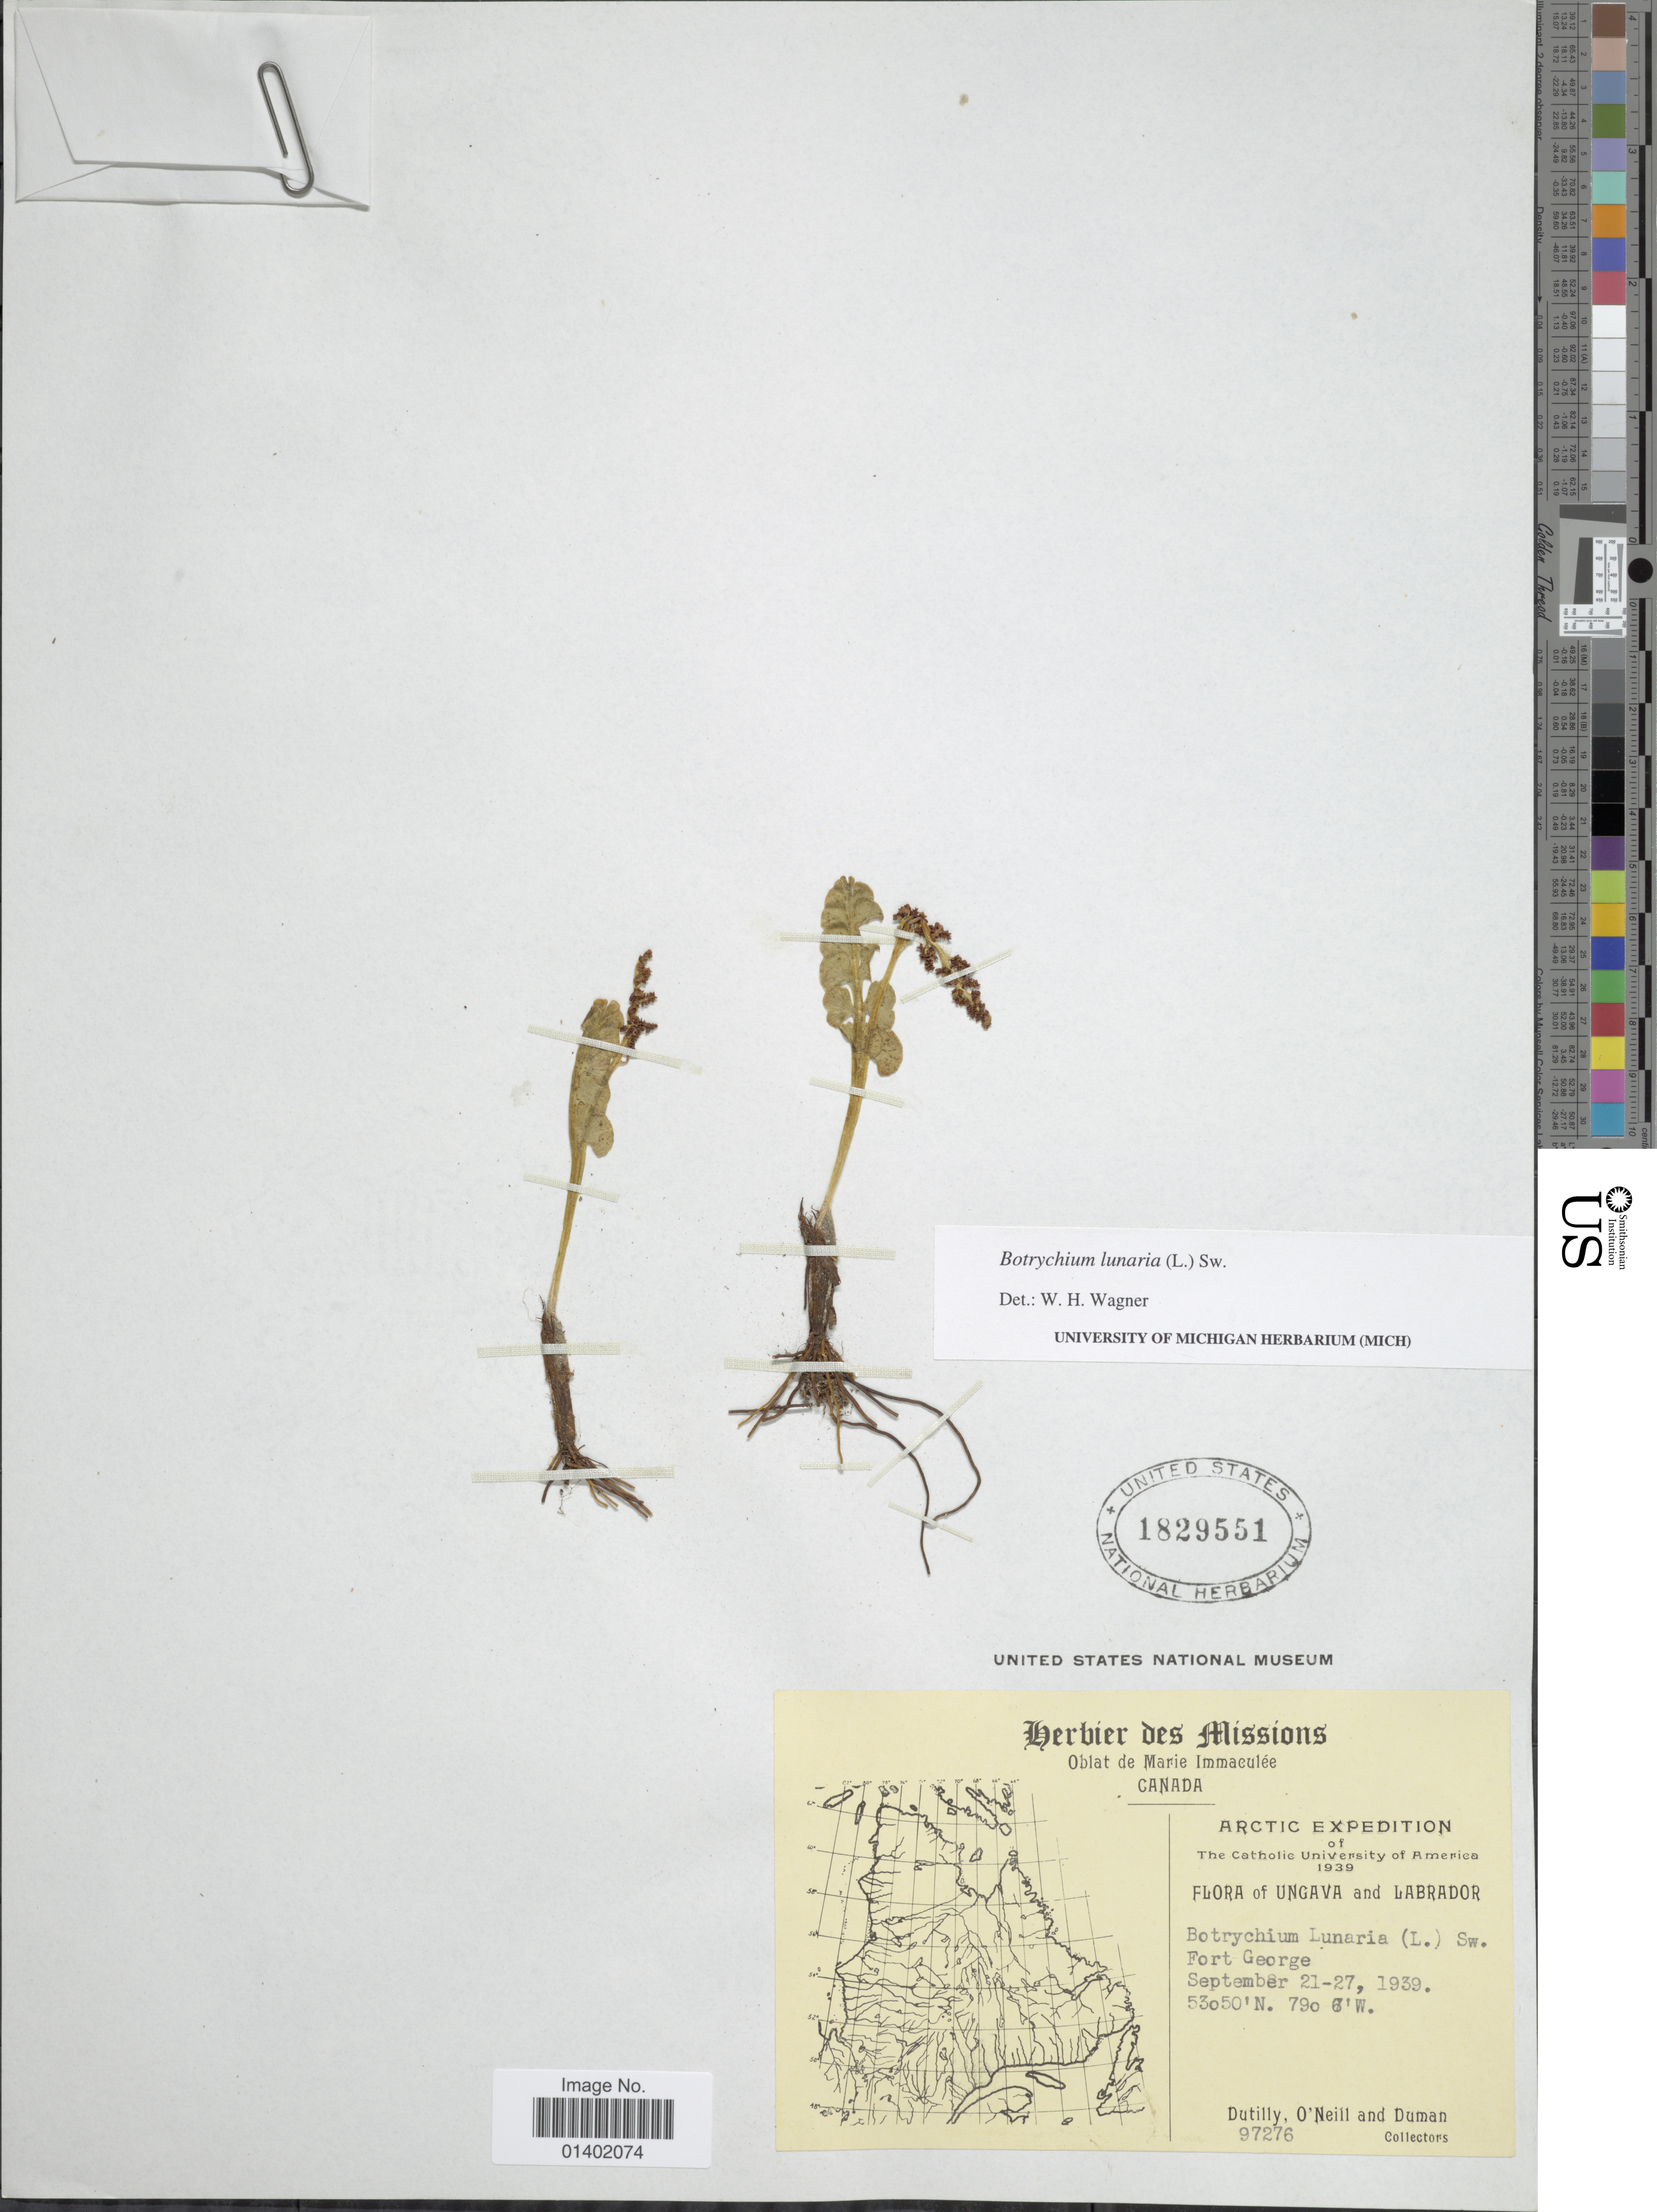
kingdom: Plantae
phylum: Tracheophyta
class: Polypodiopsida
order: Ophioglossales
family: Ophioglossaceae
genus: Botrychium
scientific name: Botrychium lunaria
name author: (L.) Sw.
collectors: D. O'neill & -. Duman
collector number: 97276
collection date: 1939-09-21/1939-09-27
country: Canada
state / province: Newfoundland and Labrador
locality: Ungava and Labrador, Fort George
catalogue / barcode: US 1829551